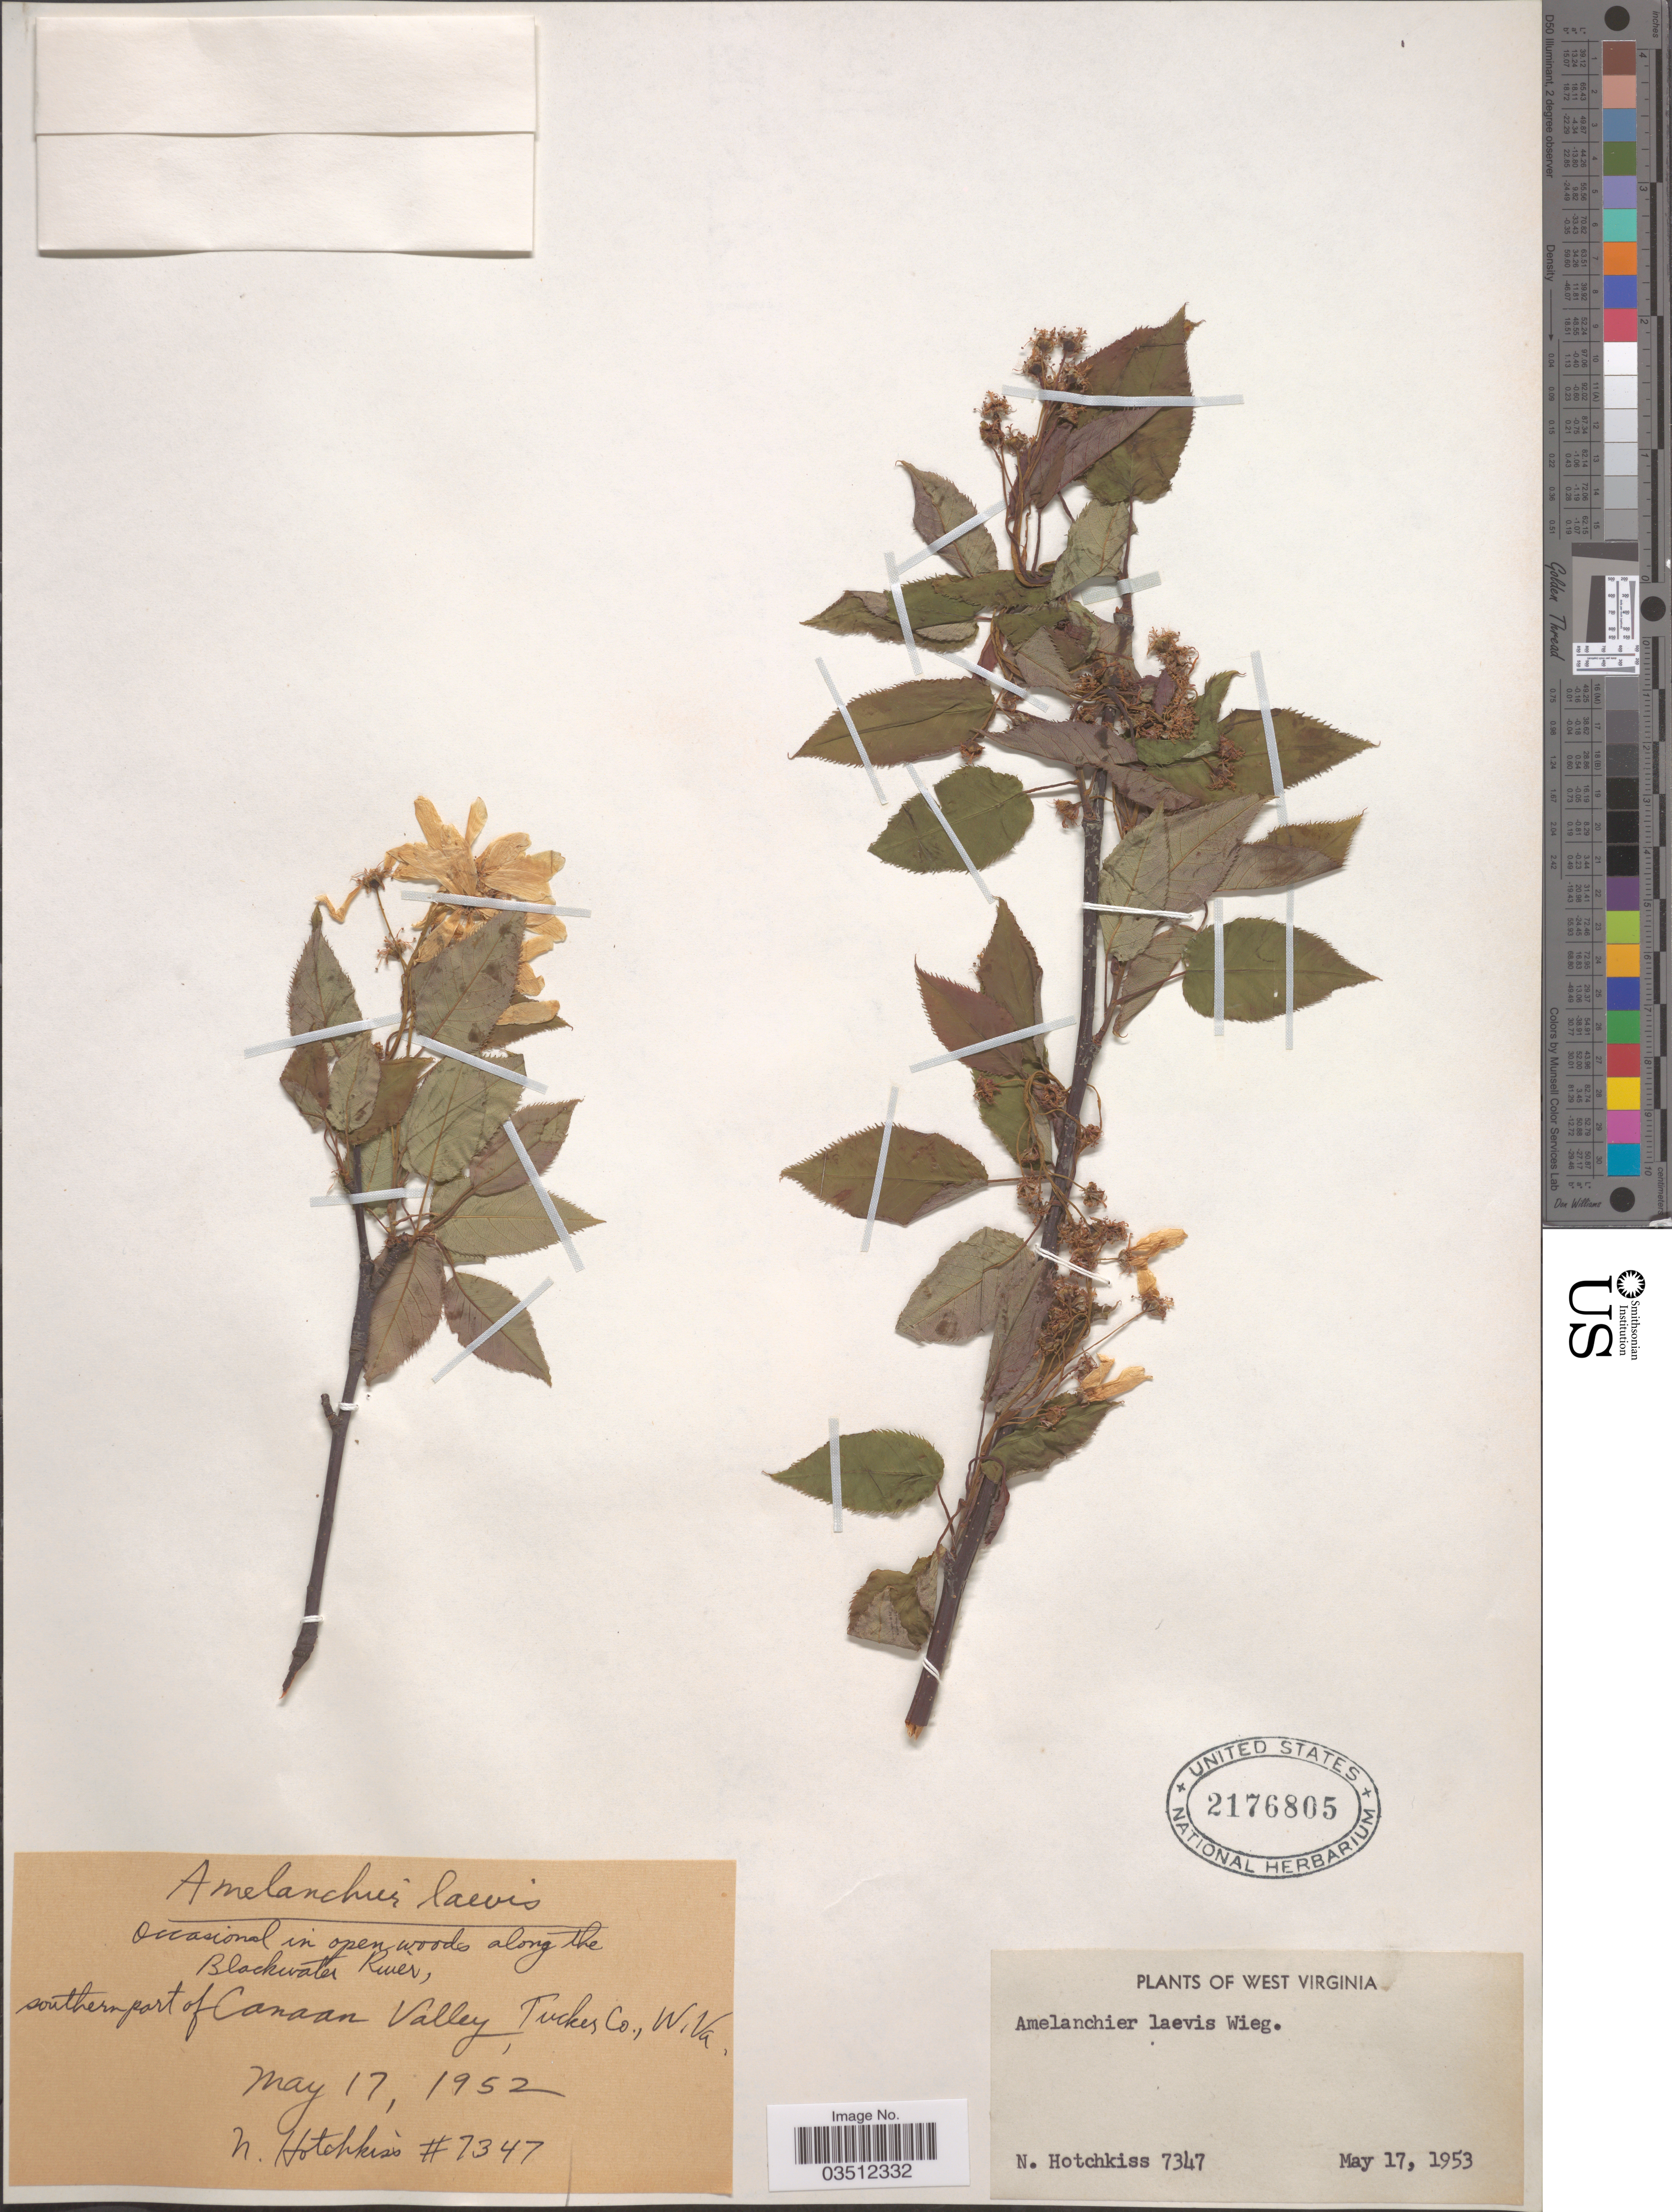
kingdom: Plantae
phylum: Tracheophyta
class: Magnoliopsida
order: Rosales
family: Rosaceae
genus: Amelanchier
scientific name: Amelanchier laevis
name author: Wiegand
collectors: N. Hotchkiss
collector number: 7347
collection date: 1953-05-17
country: United States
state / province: West Virginia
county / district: Tucker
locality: Along the Blackwater River, southern part of Canaan Valley, Tucker Co.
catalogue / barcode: US 2176805